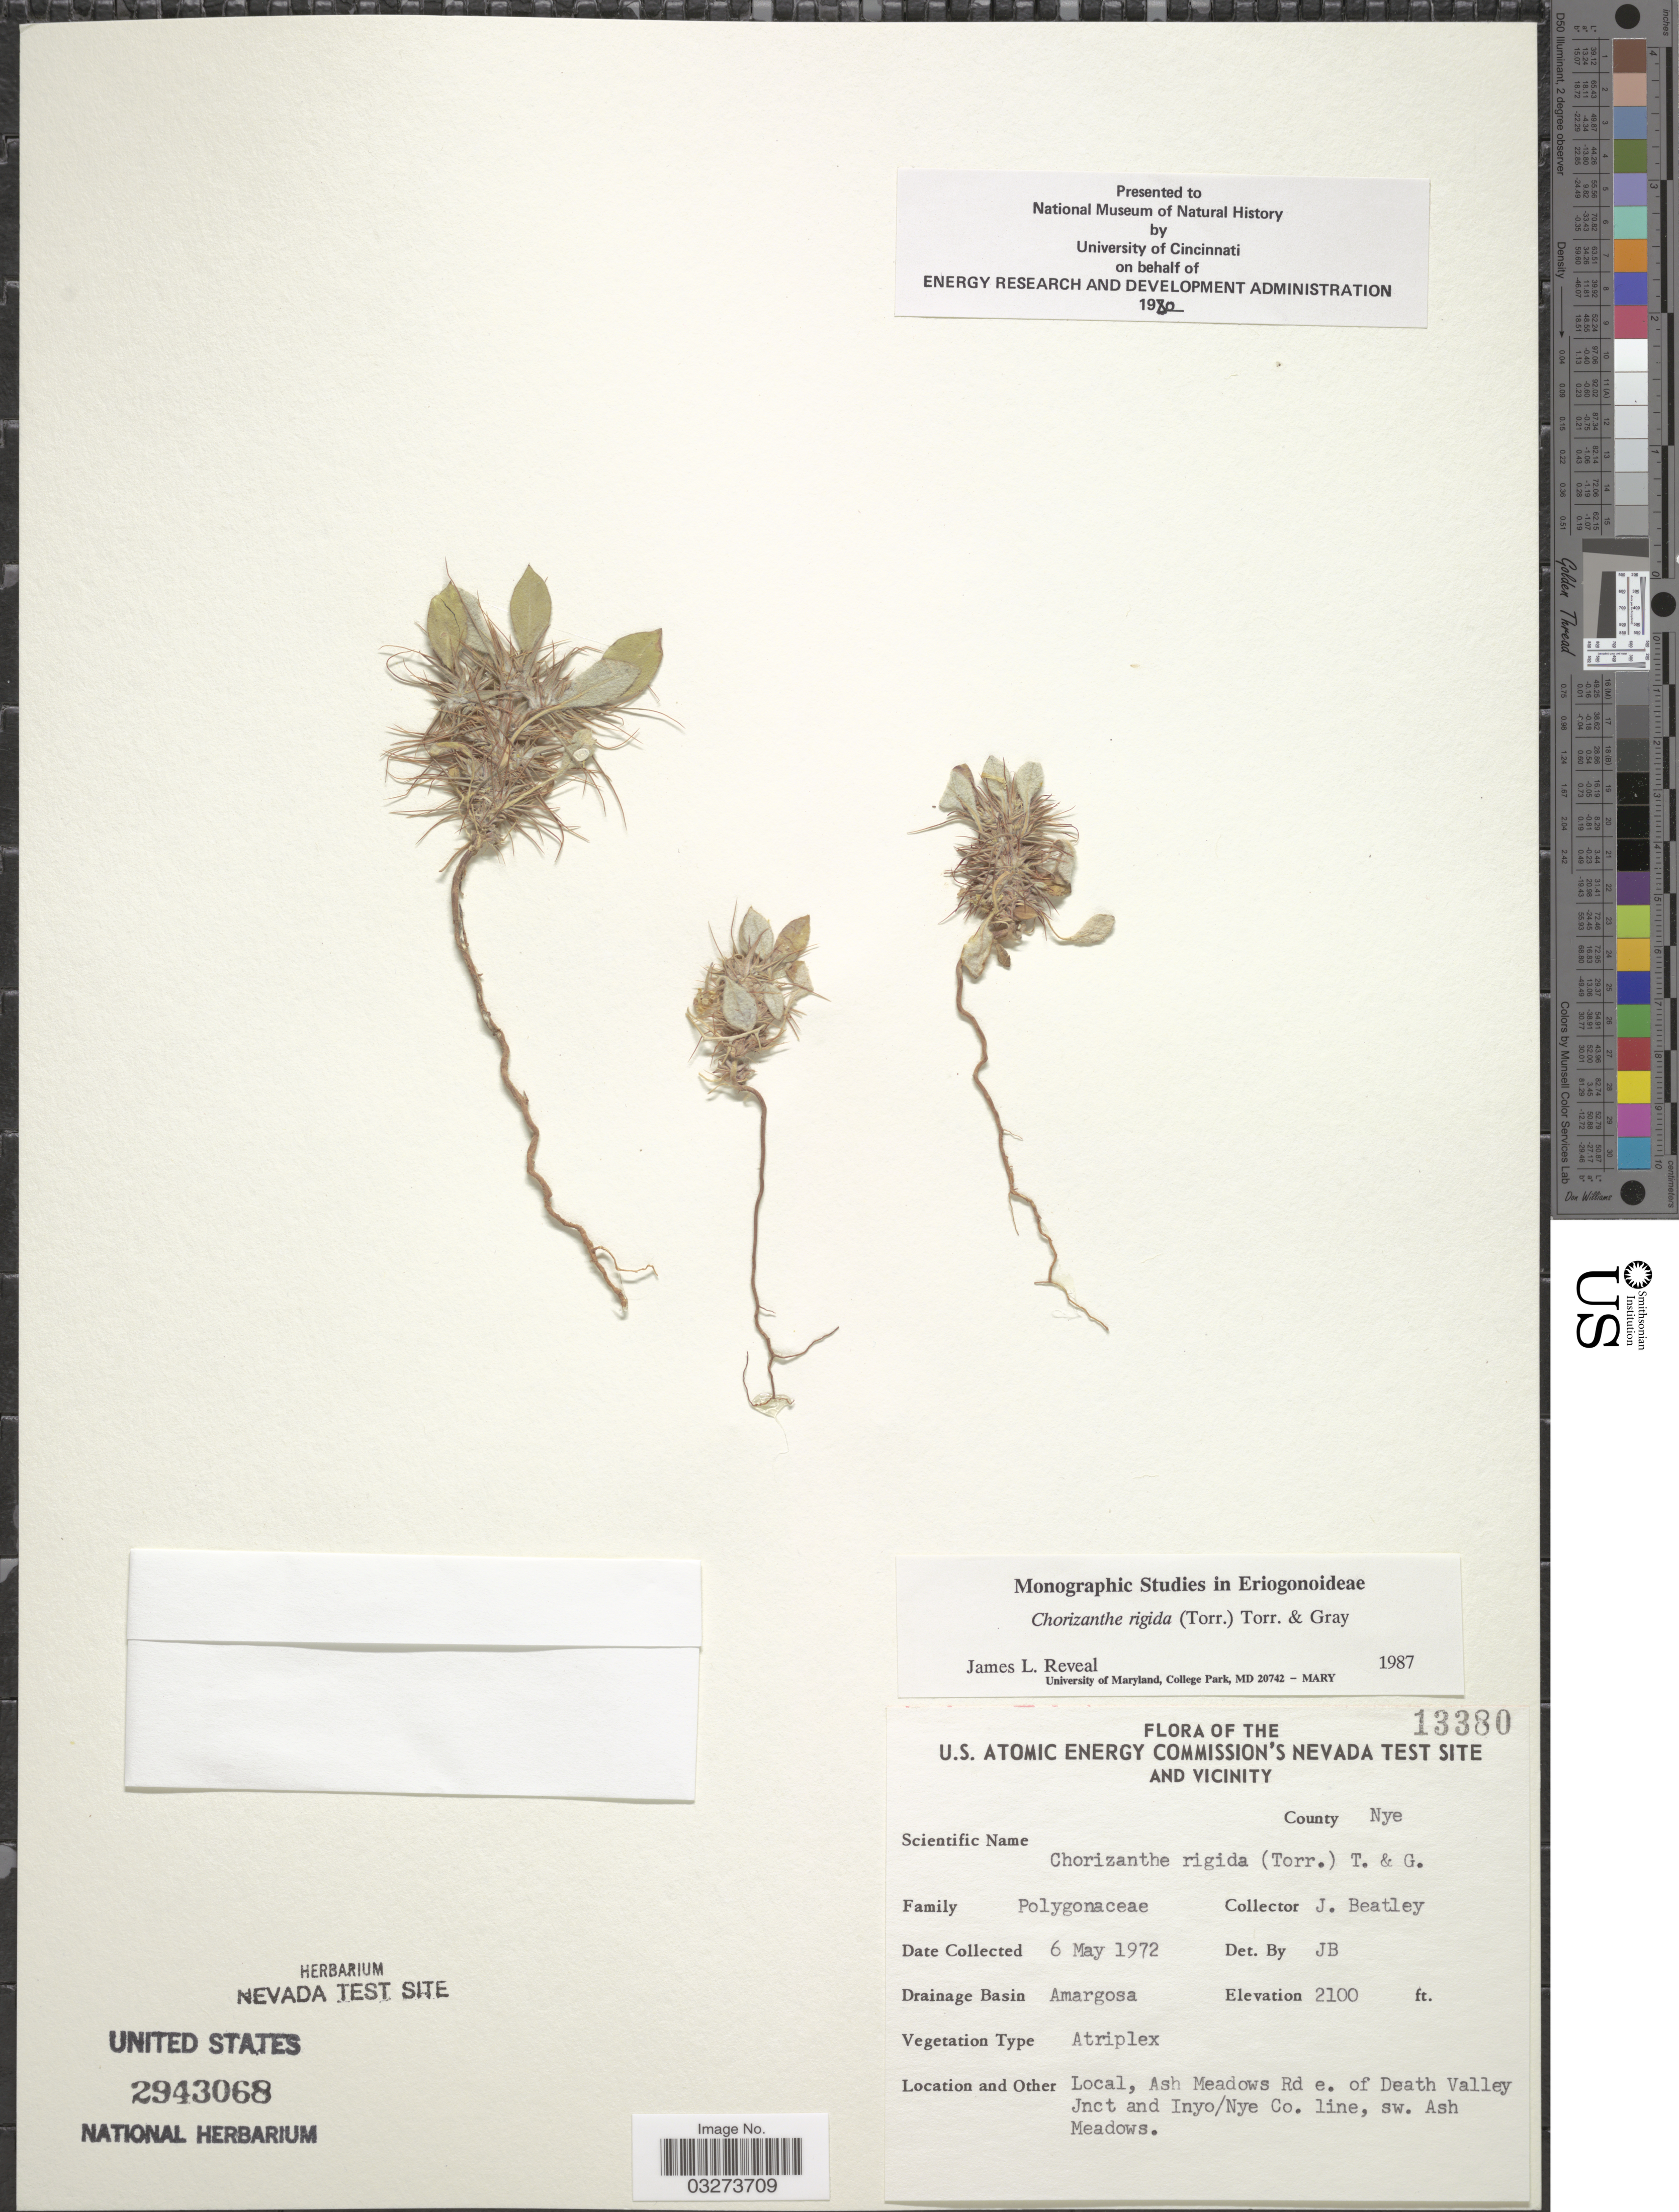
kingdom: Plantae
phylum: Tracheophyta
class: Magnoliopsida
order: Caryophyllales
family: Polygonaceae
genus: Chorizanthe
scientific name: Chorizanthe rigida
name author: (Torr.) Torr. & A. Gray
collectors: J. C. Beatley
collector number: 13380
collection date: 1972-05-06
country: United States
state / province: Nevada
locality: U.S. Atomic Energy Commission's Nevada Test Site and Vicinity, County Nye, Drainage Basin Amargosa, Ash Meadows Rd e. of Death Valley Jnct and Inyo/Nye Co. line sw. Ash Meadows.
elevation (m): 640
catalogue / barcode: US 2943068